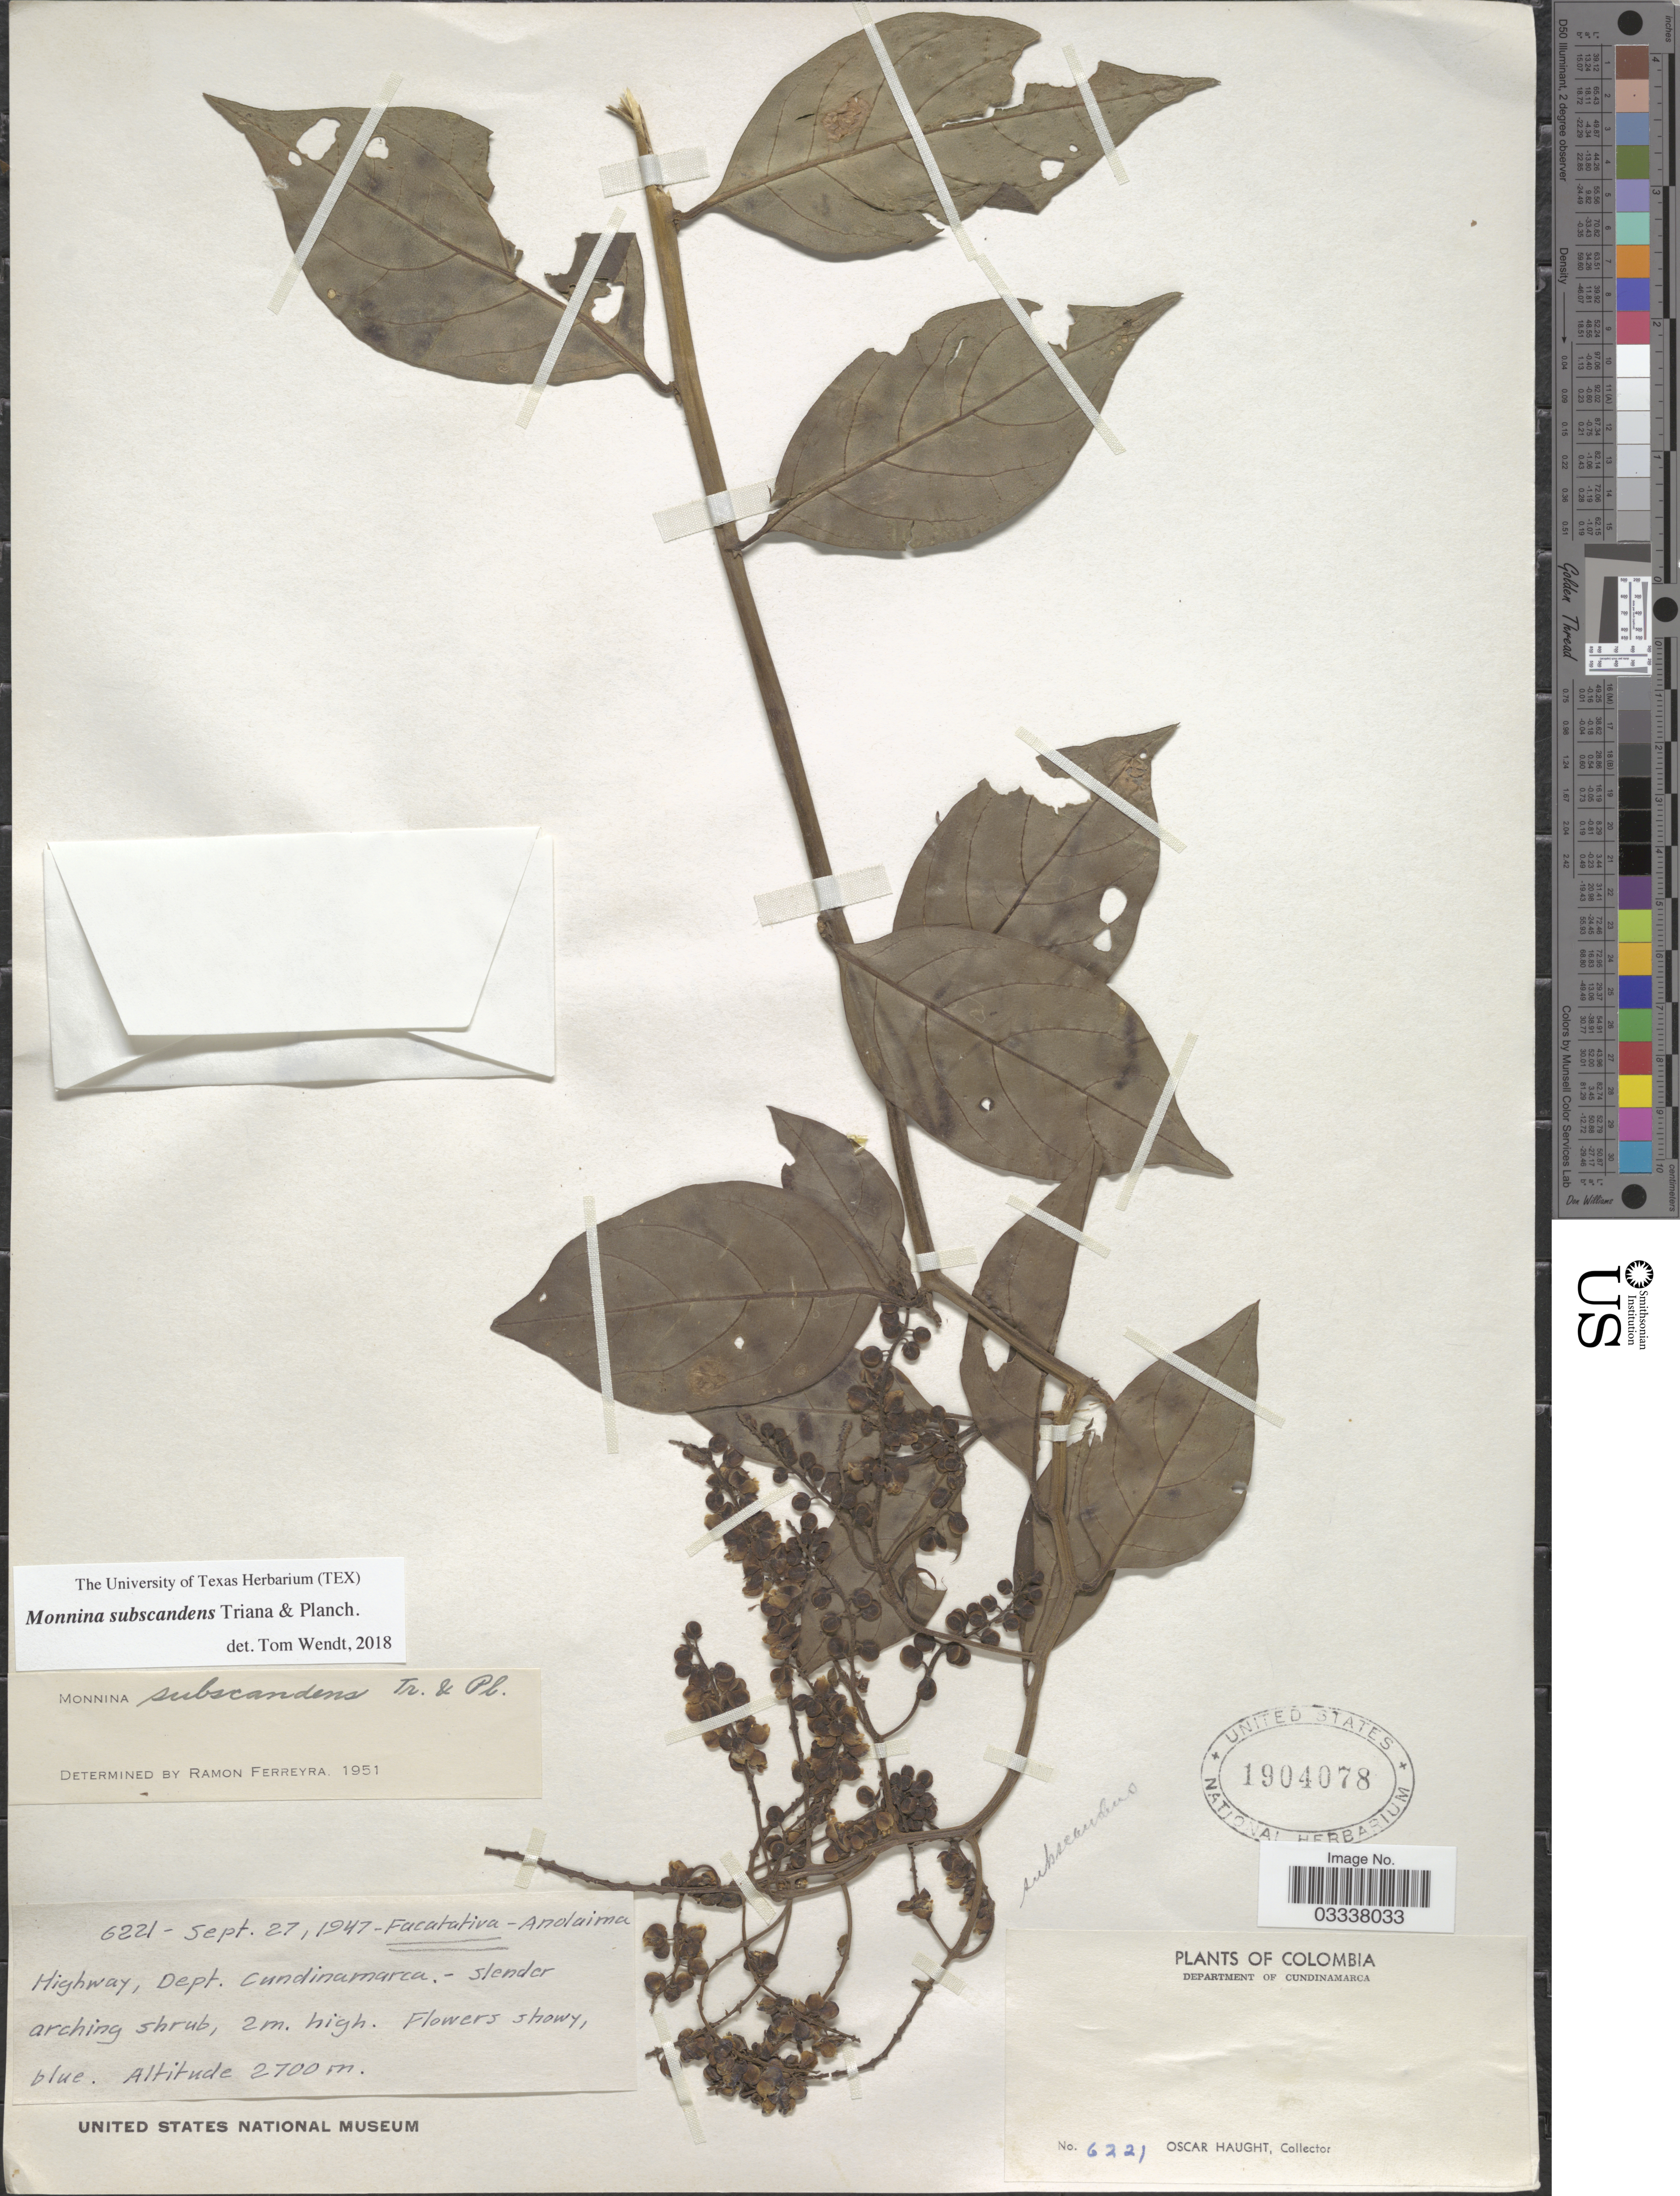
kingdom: Plantae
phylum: Tracheophyta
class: Magnoliopsida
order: Fabales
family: Polygalaceae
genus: Monnina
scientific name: Monnina subscandens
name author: Triana & Planch.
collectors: O. L. Haught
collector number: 6221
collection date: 1947-09-27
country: Colombia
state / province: Cundinamarca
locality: Andaima Highway, Department of Cundinamarca.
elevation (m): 2700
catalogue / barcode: US 1904078